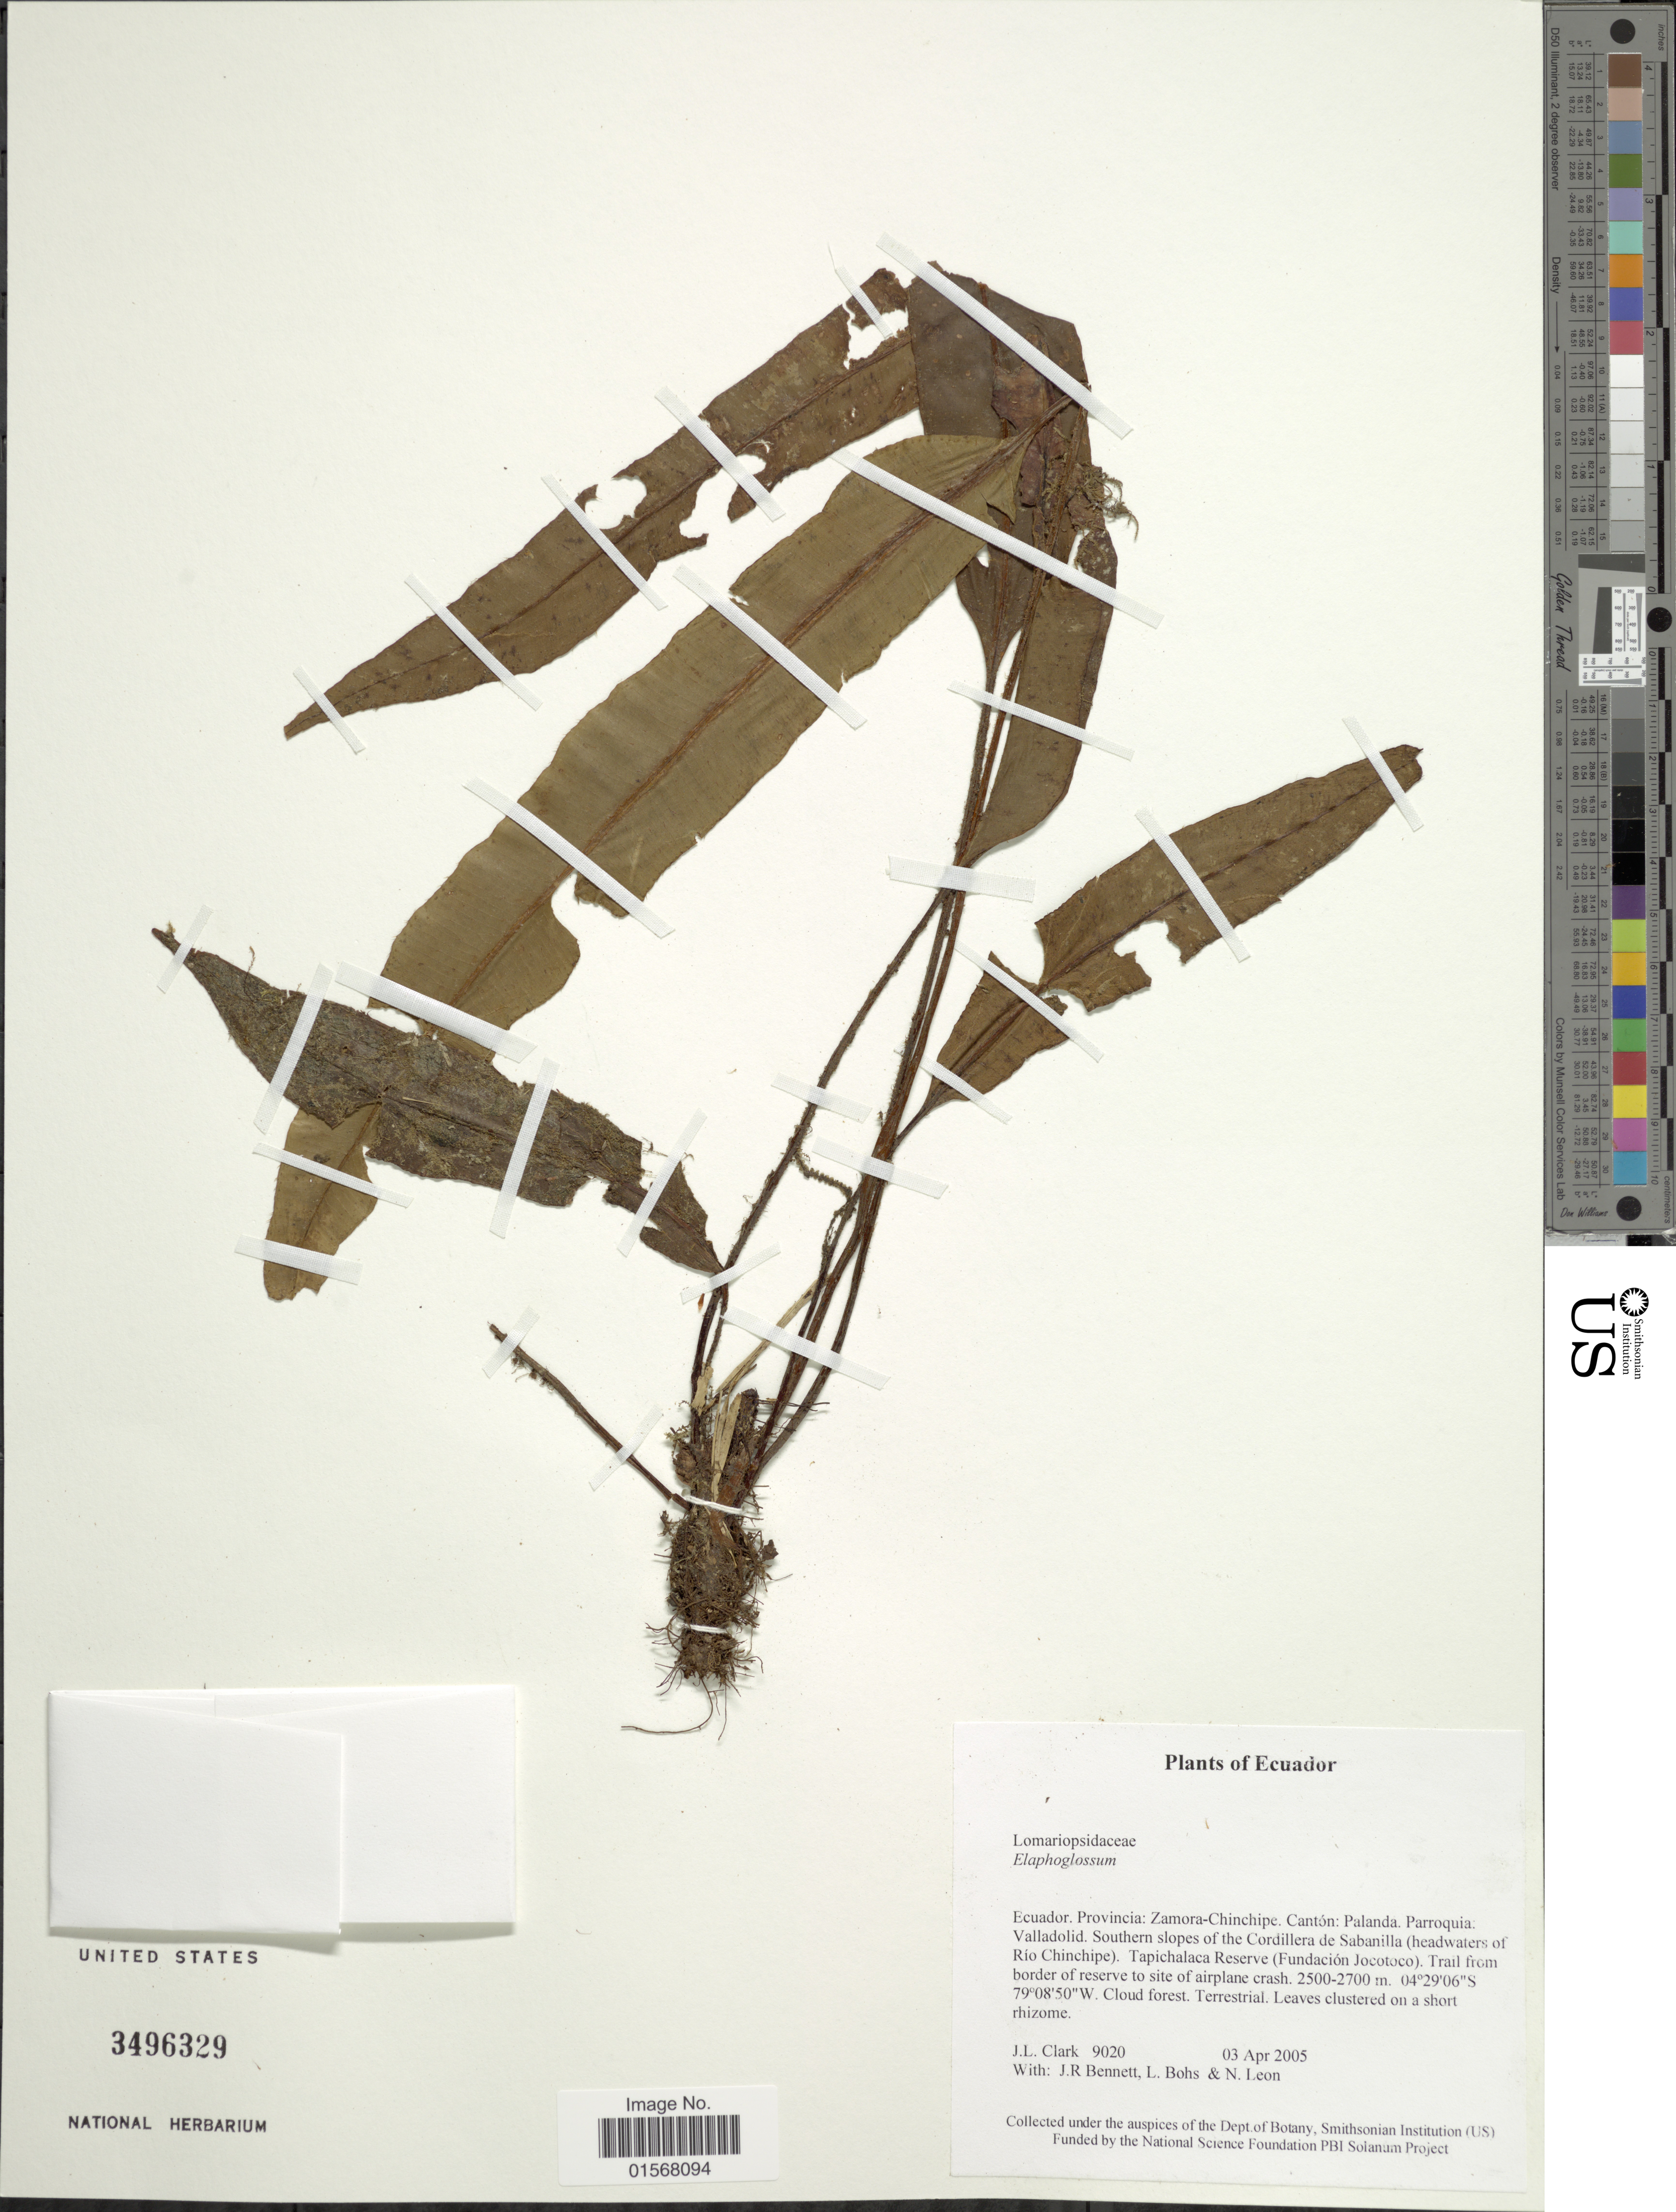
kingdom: Plantae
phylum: Tracheophyta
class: Polypodiopsida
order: Polypodiales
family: Dryopteridaceae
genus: Elaphoglossum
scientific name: Elaphoglossum sp.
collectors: J. L. Clark, J. R. Bennett, L. A. Bohs & N. Leon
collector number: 9020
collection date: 2005-04-03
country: Ecuador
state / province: Zamora-Chinchipe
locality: Ecuador, Provincia: Zamora-Chinchipe, Canton: Palanda, Parroquia, Valladolid, Southern slopes of the Cordillera de Sabanilla (headwaters of Rio Chinchipe) Tapichalaca Reserve (Fundacion Jocotoco)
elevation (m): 2500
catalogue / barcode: US 3496329